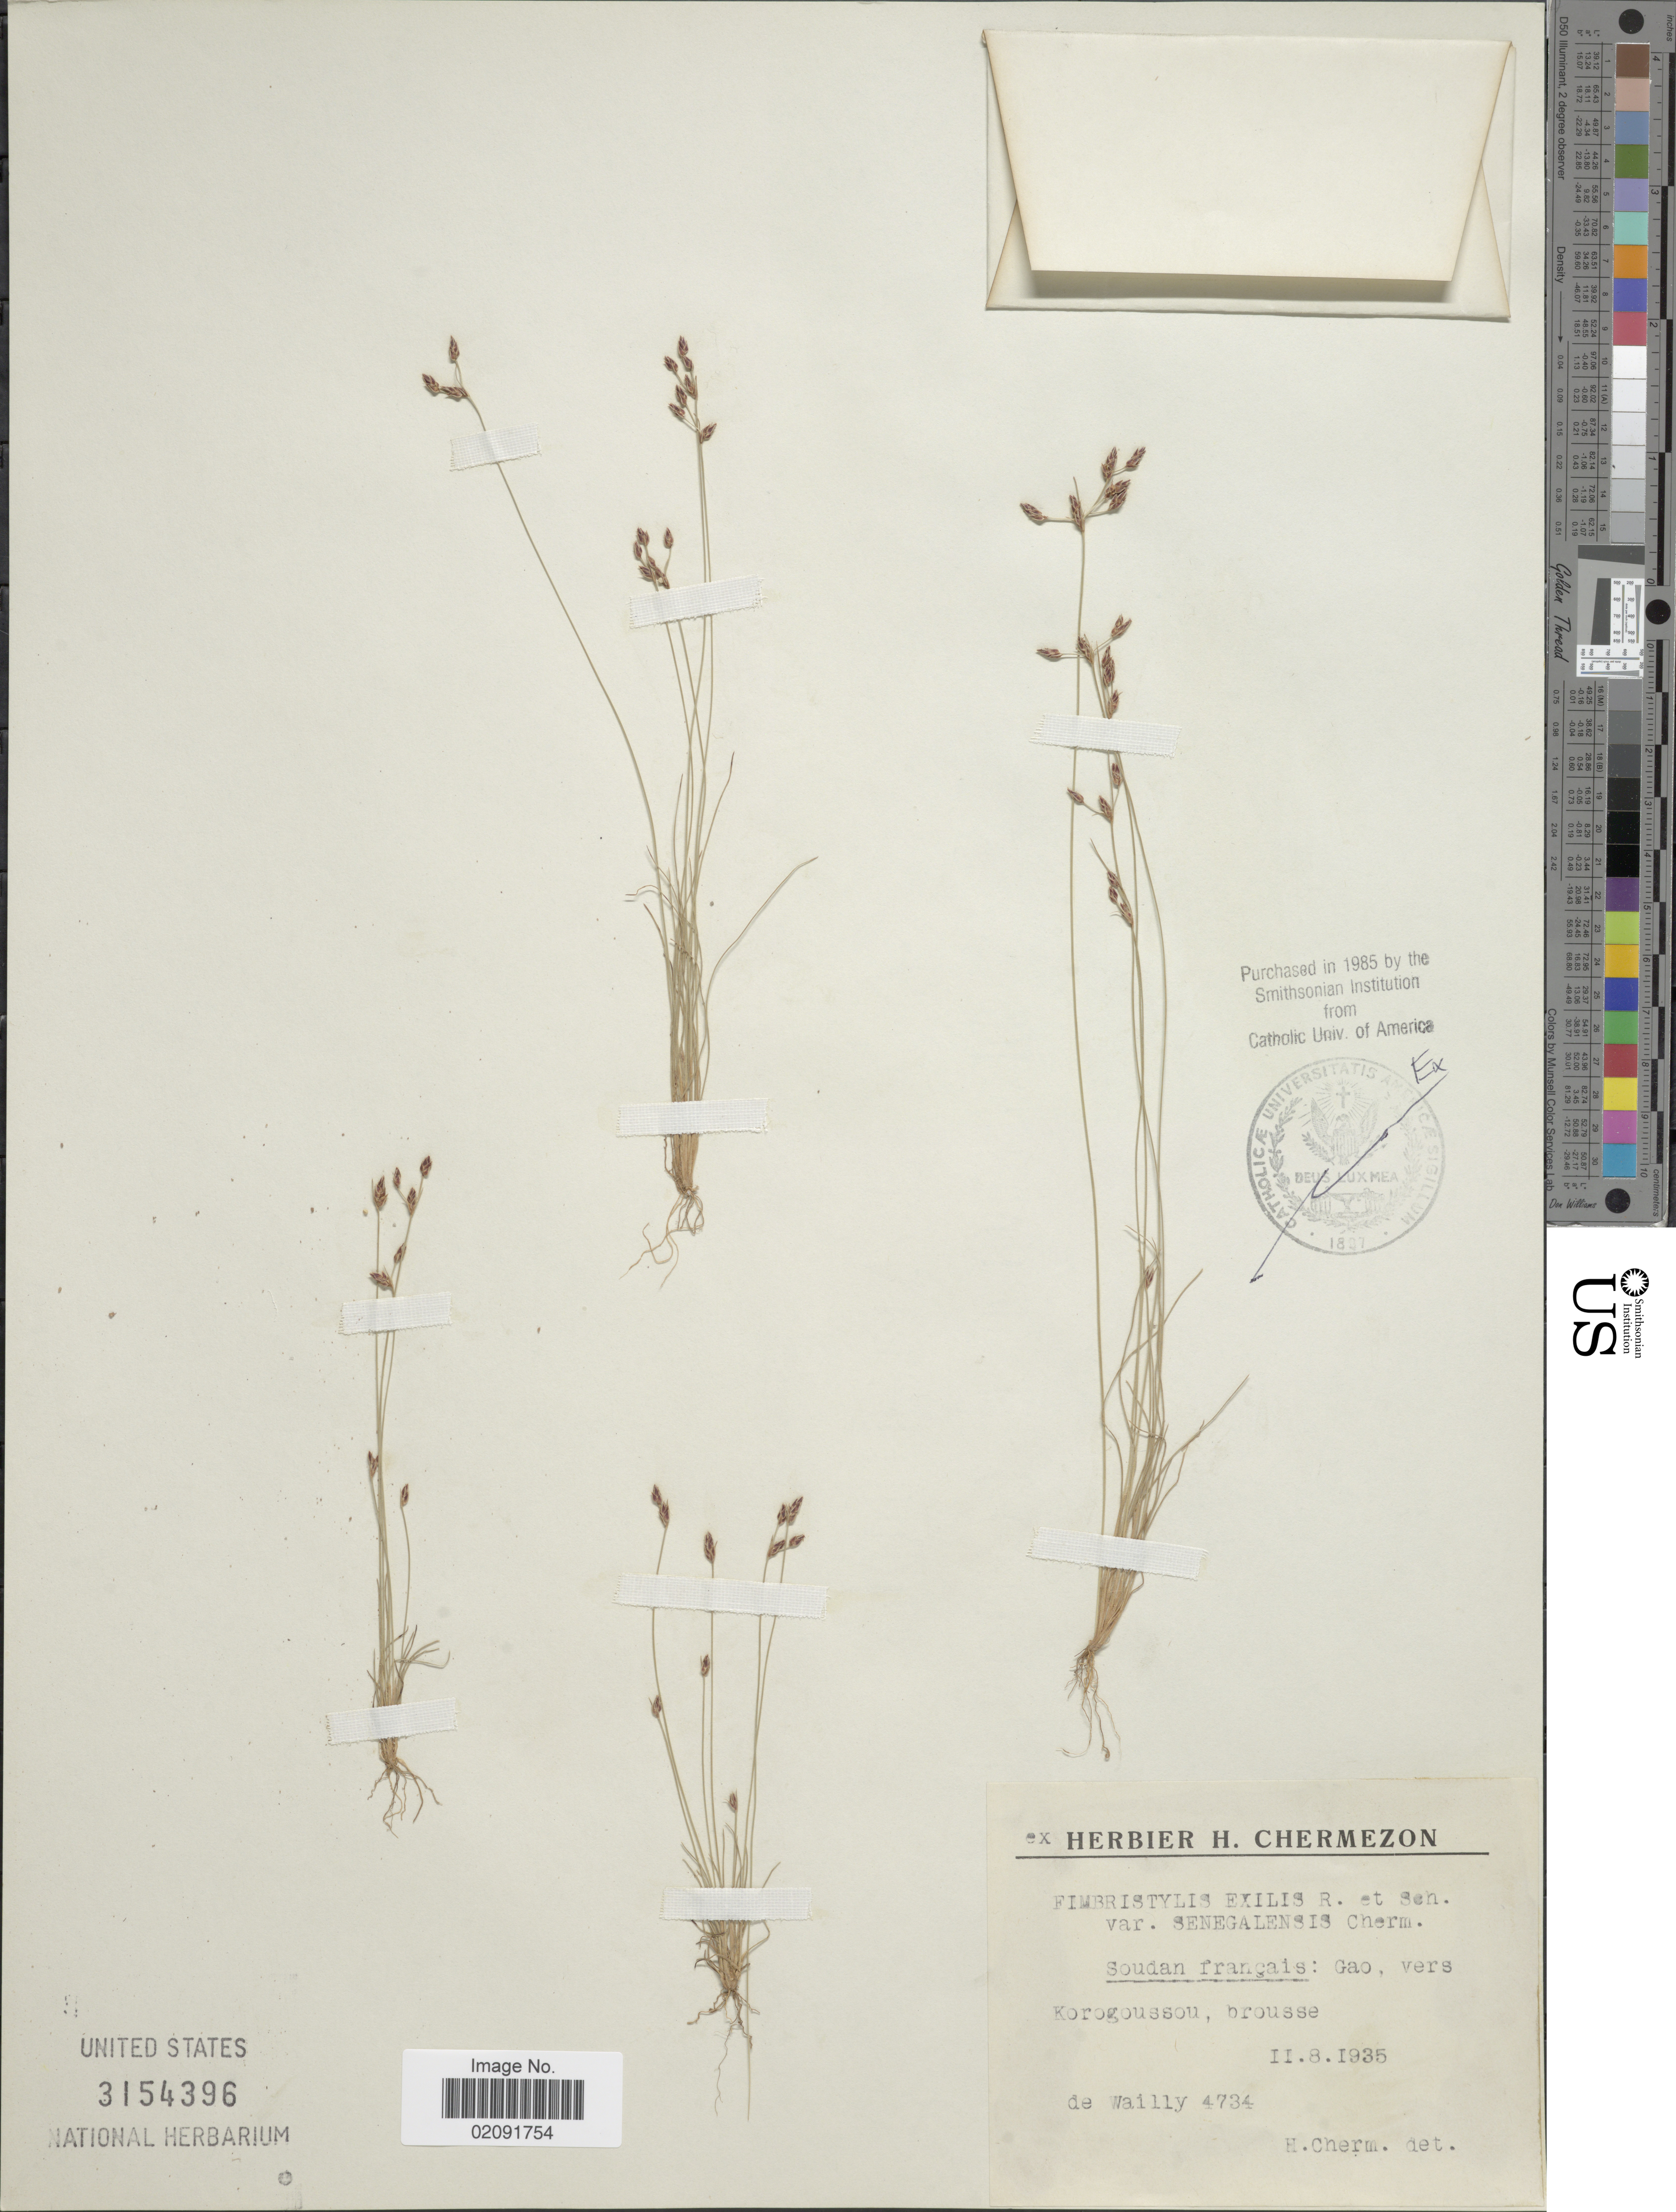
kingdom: Plantae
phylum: Tracheophyta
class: Liliopsida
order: Poales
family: Cyperaceae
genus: Bulbostylis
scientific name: Bulbostylis hispidula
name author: (Vahl) R.W. Haines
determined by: Strong, Mark T., (BOT), Smithsonian Institution - National Museum of Natural History (UNITED STATES)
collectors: de Wailly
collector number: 4734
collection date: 1935-08-11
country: Mali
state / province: Gao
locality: Soudan francais: vers Korogoussou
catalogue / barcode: US 3154396